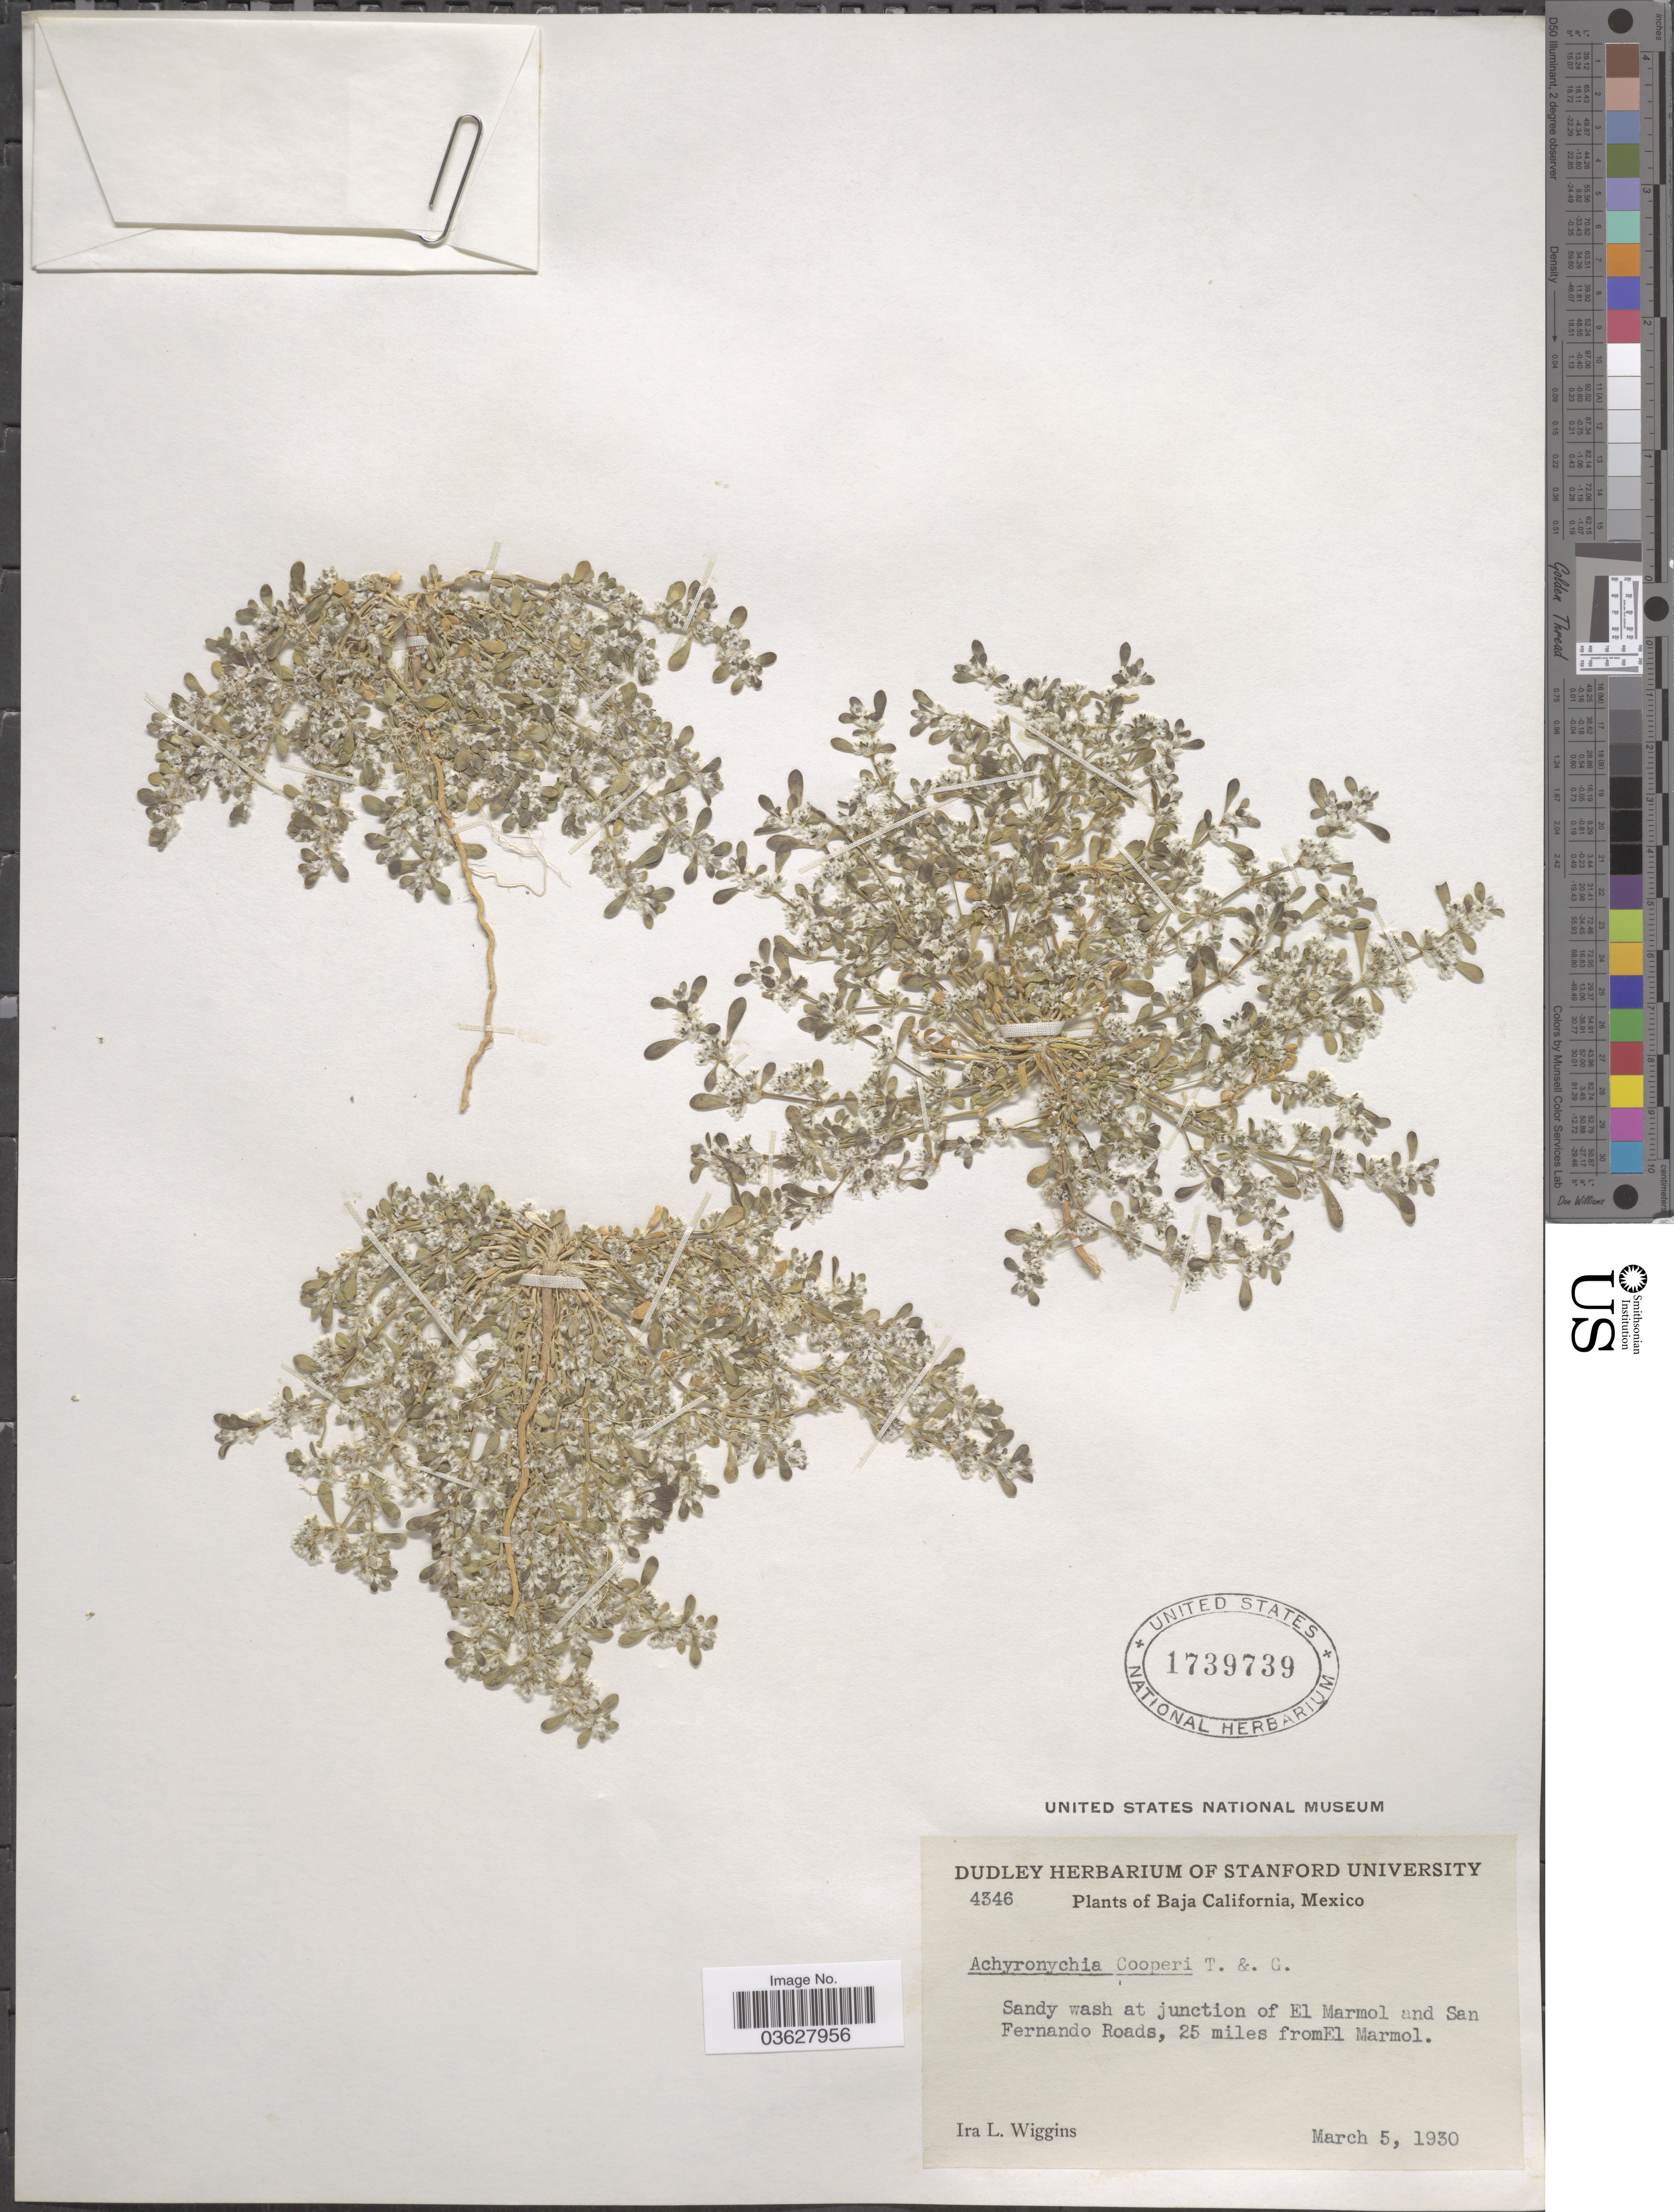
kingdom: Plantae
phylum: Tracheophyta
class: Magnoliopsida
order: Caryophyllales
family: Caryophyllaceae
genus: Achyronychia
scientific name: Achyronychia cooperi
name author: A. Gray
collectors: I. L. Wiggins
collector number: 4346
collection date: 1930-03-05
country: Mexico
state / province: Baja California Norte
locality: Sandy wash at junction of El Marmol and San Fernando Roads, 25 miles from El Marmol.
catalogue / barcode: US 1739739